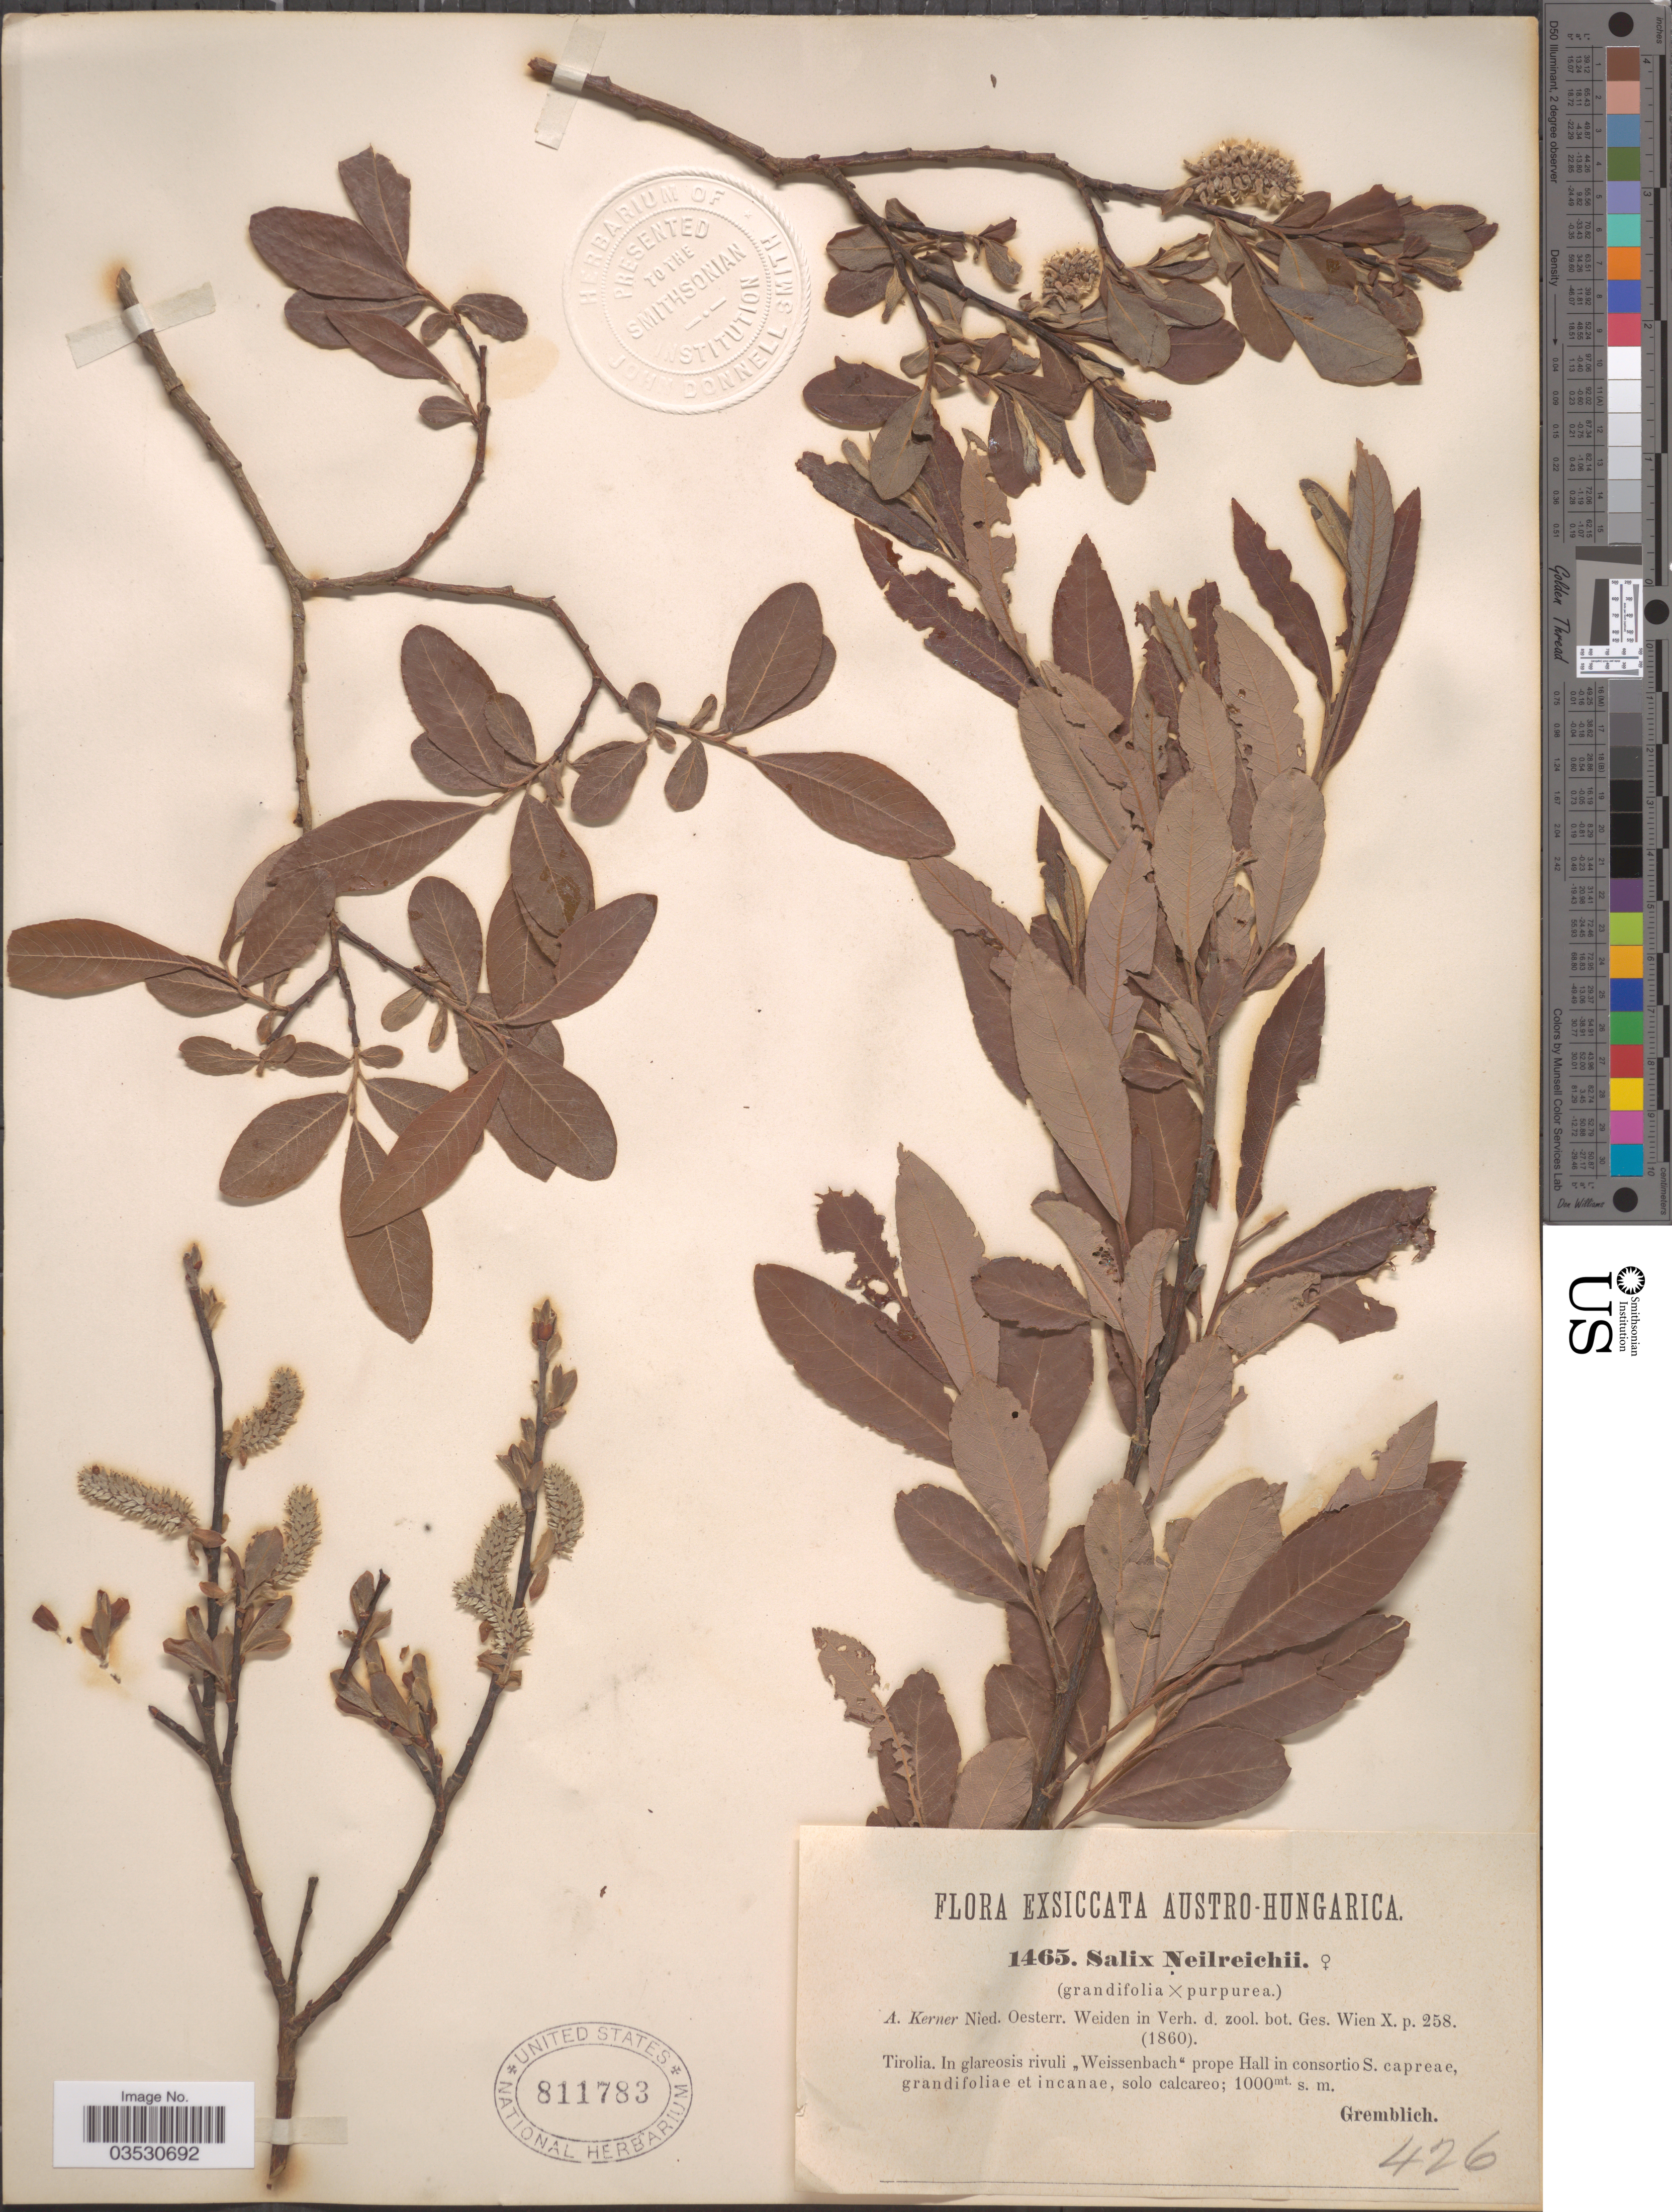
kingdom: Plantae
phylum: Tracheophyta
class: Magnoliopsida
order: Malpighiales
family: Salicaceae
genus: Salix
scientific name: Salix neilreichii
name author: A. Kern.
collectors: -. Gremblich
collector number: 1465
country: Austria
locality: Austro-Hungarica. Tirolia. In glareosis rivuli "Weissenbach" prope Hall.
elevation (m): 1000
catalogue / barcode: US 811783